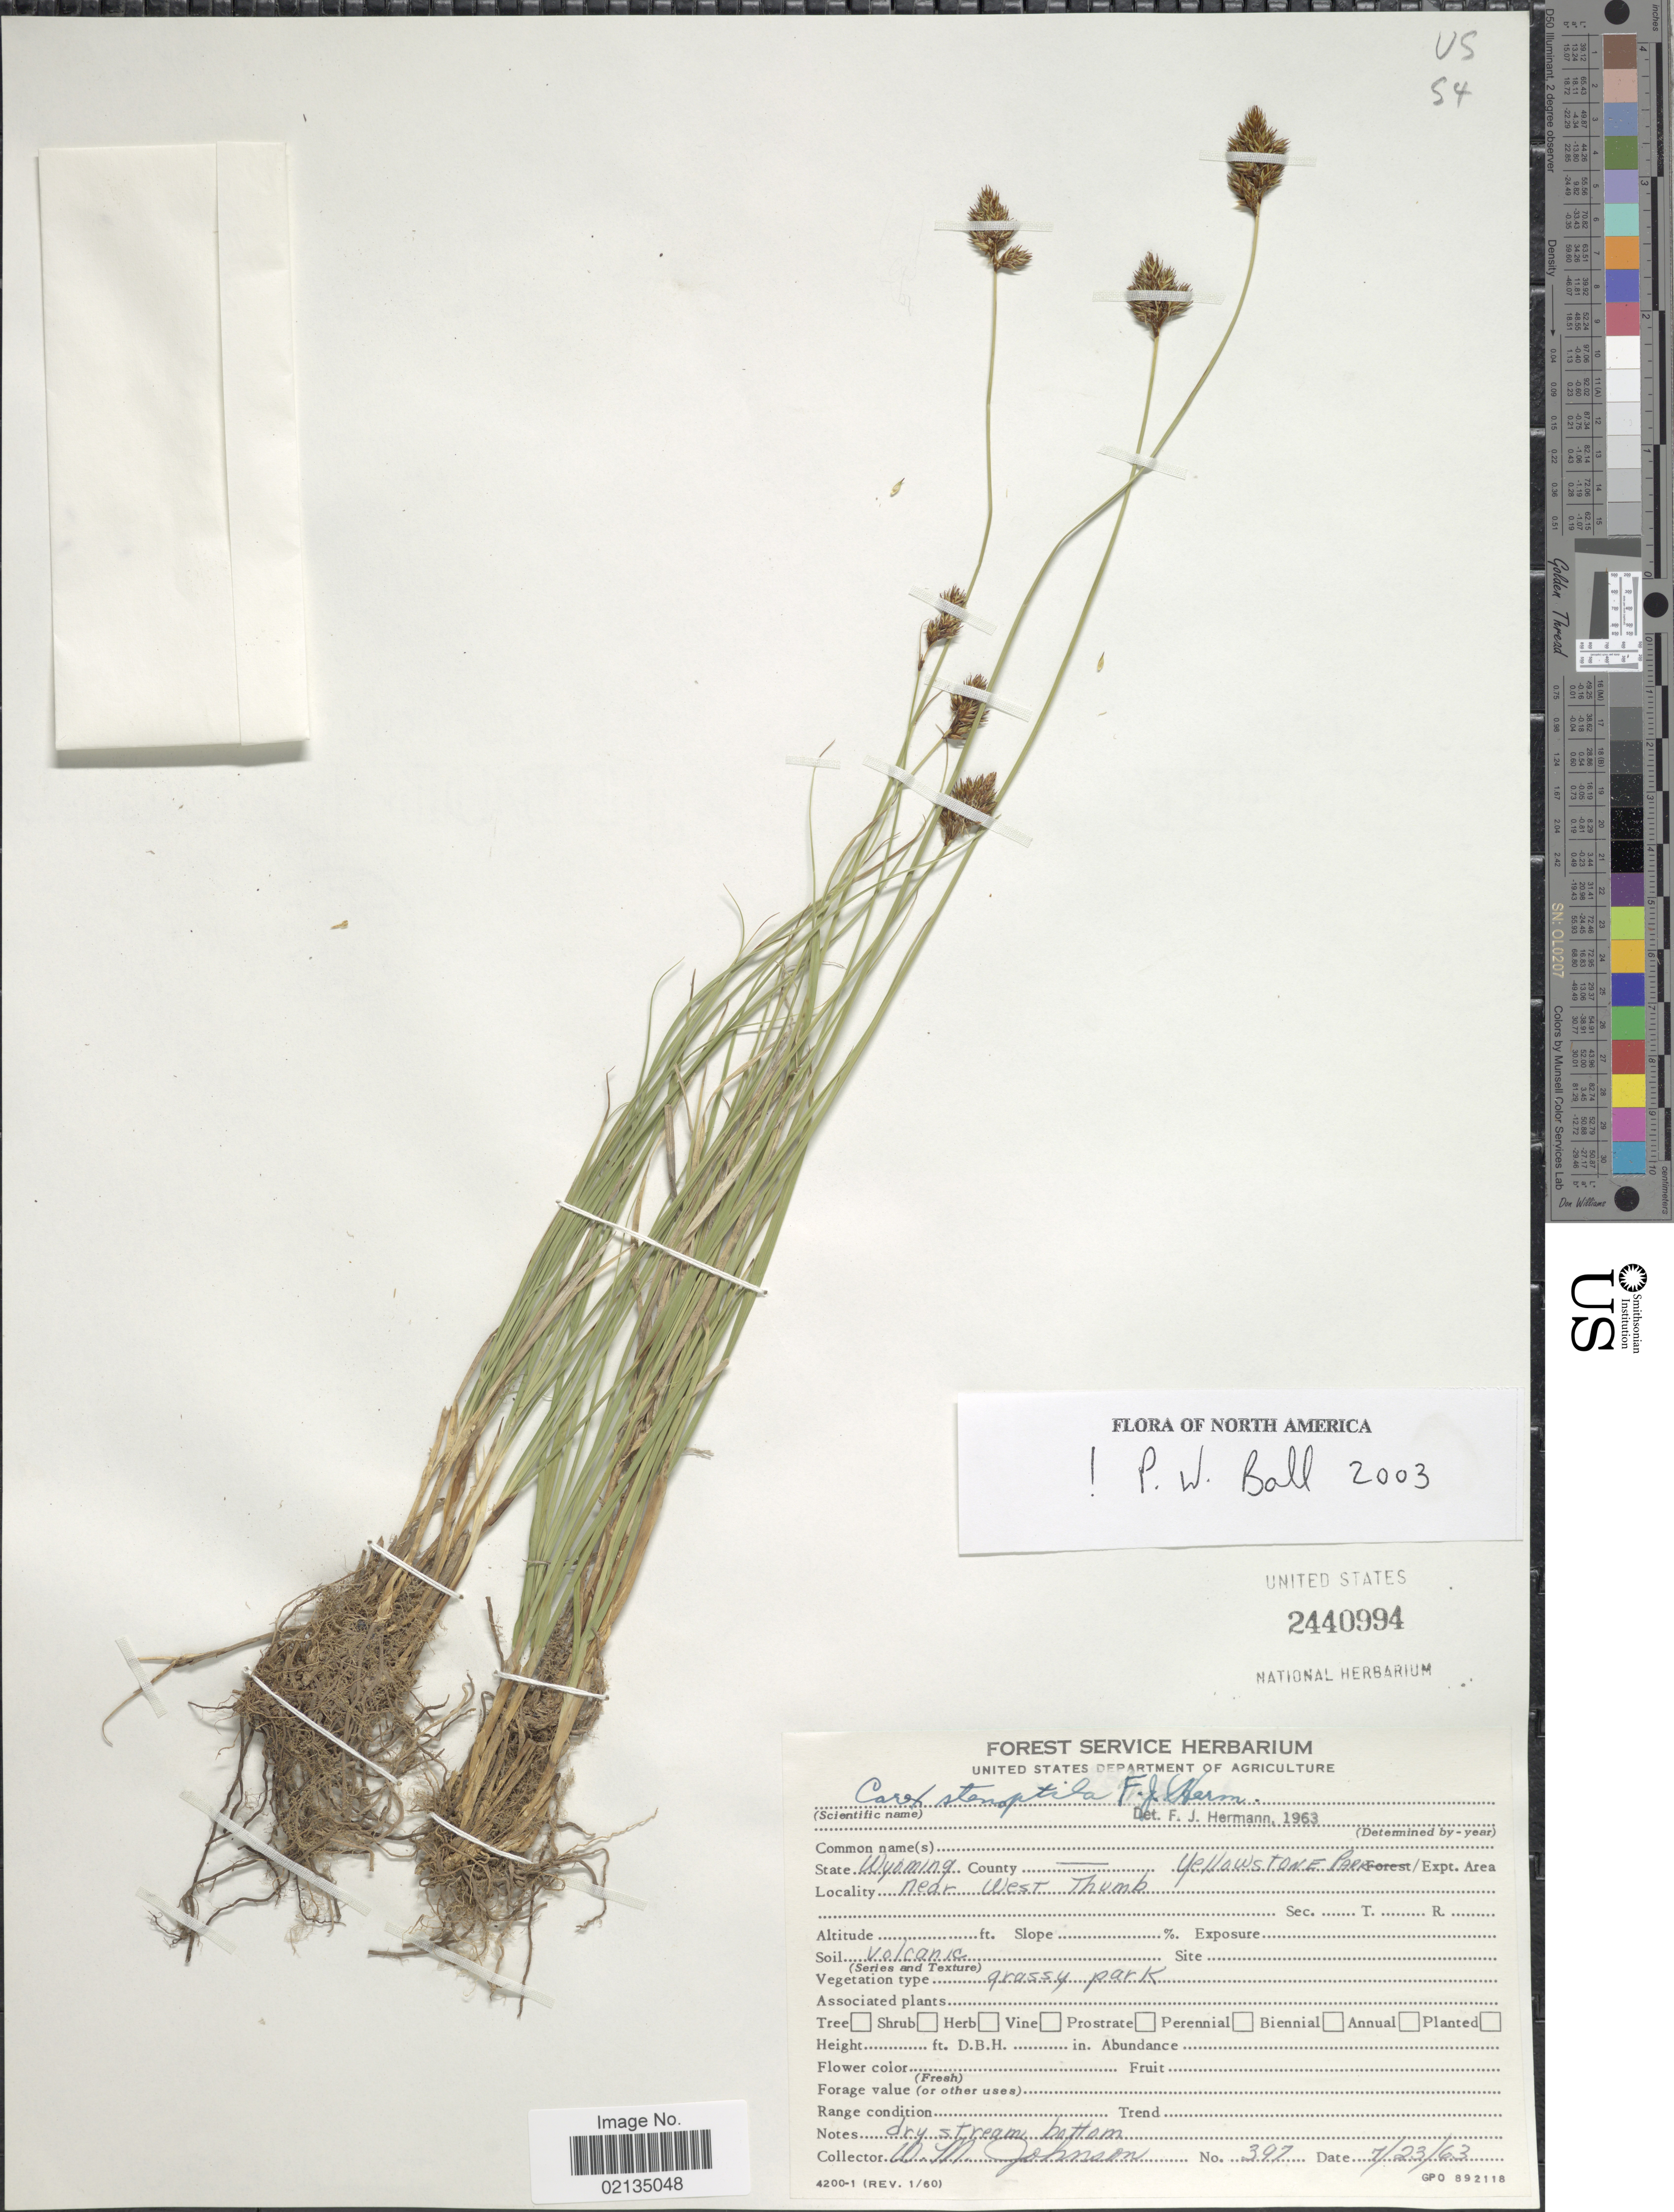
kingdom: Plantae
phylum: Tracheophyta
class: Liliopsida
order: Poales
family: Cyperaceae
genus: Carex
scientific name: Carex stenoptila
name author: F.J. Herm.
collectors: W. M. Johnson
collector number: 397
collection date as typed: Transcribed d/m/y: 23/7/63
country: United States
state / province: Wyoming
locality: State Wyoming, Yellowstone Park, near West Thumb.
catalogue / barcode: US 2440994